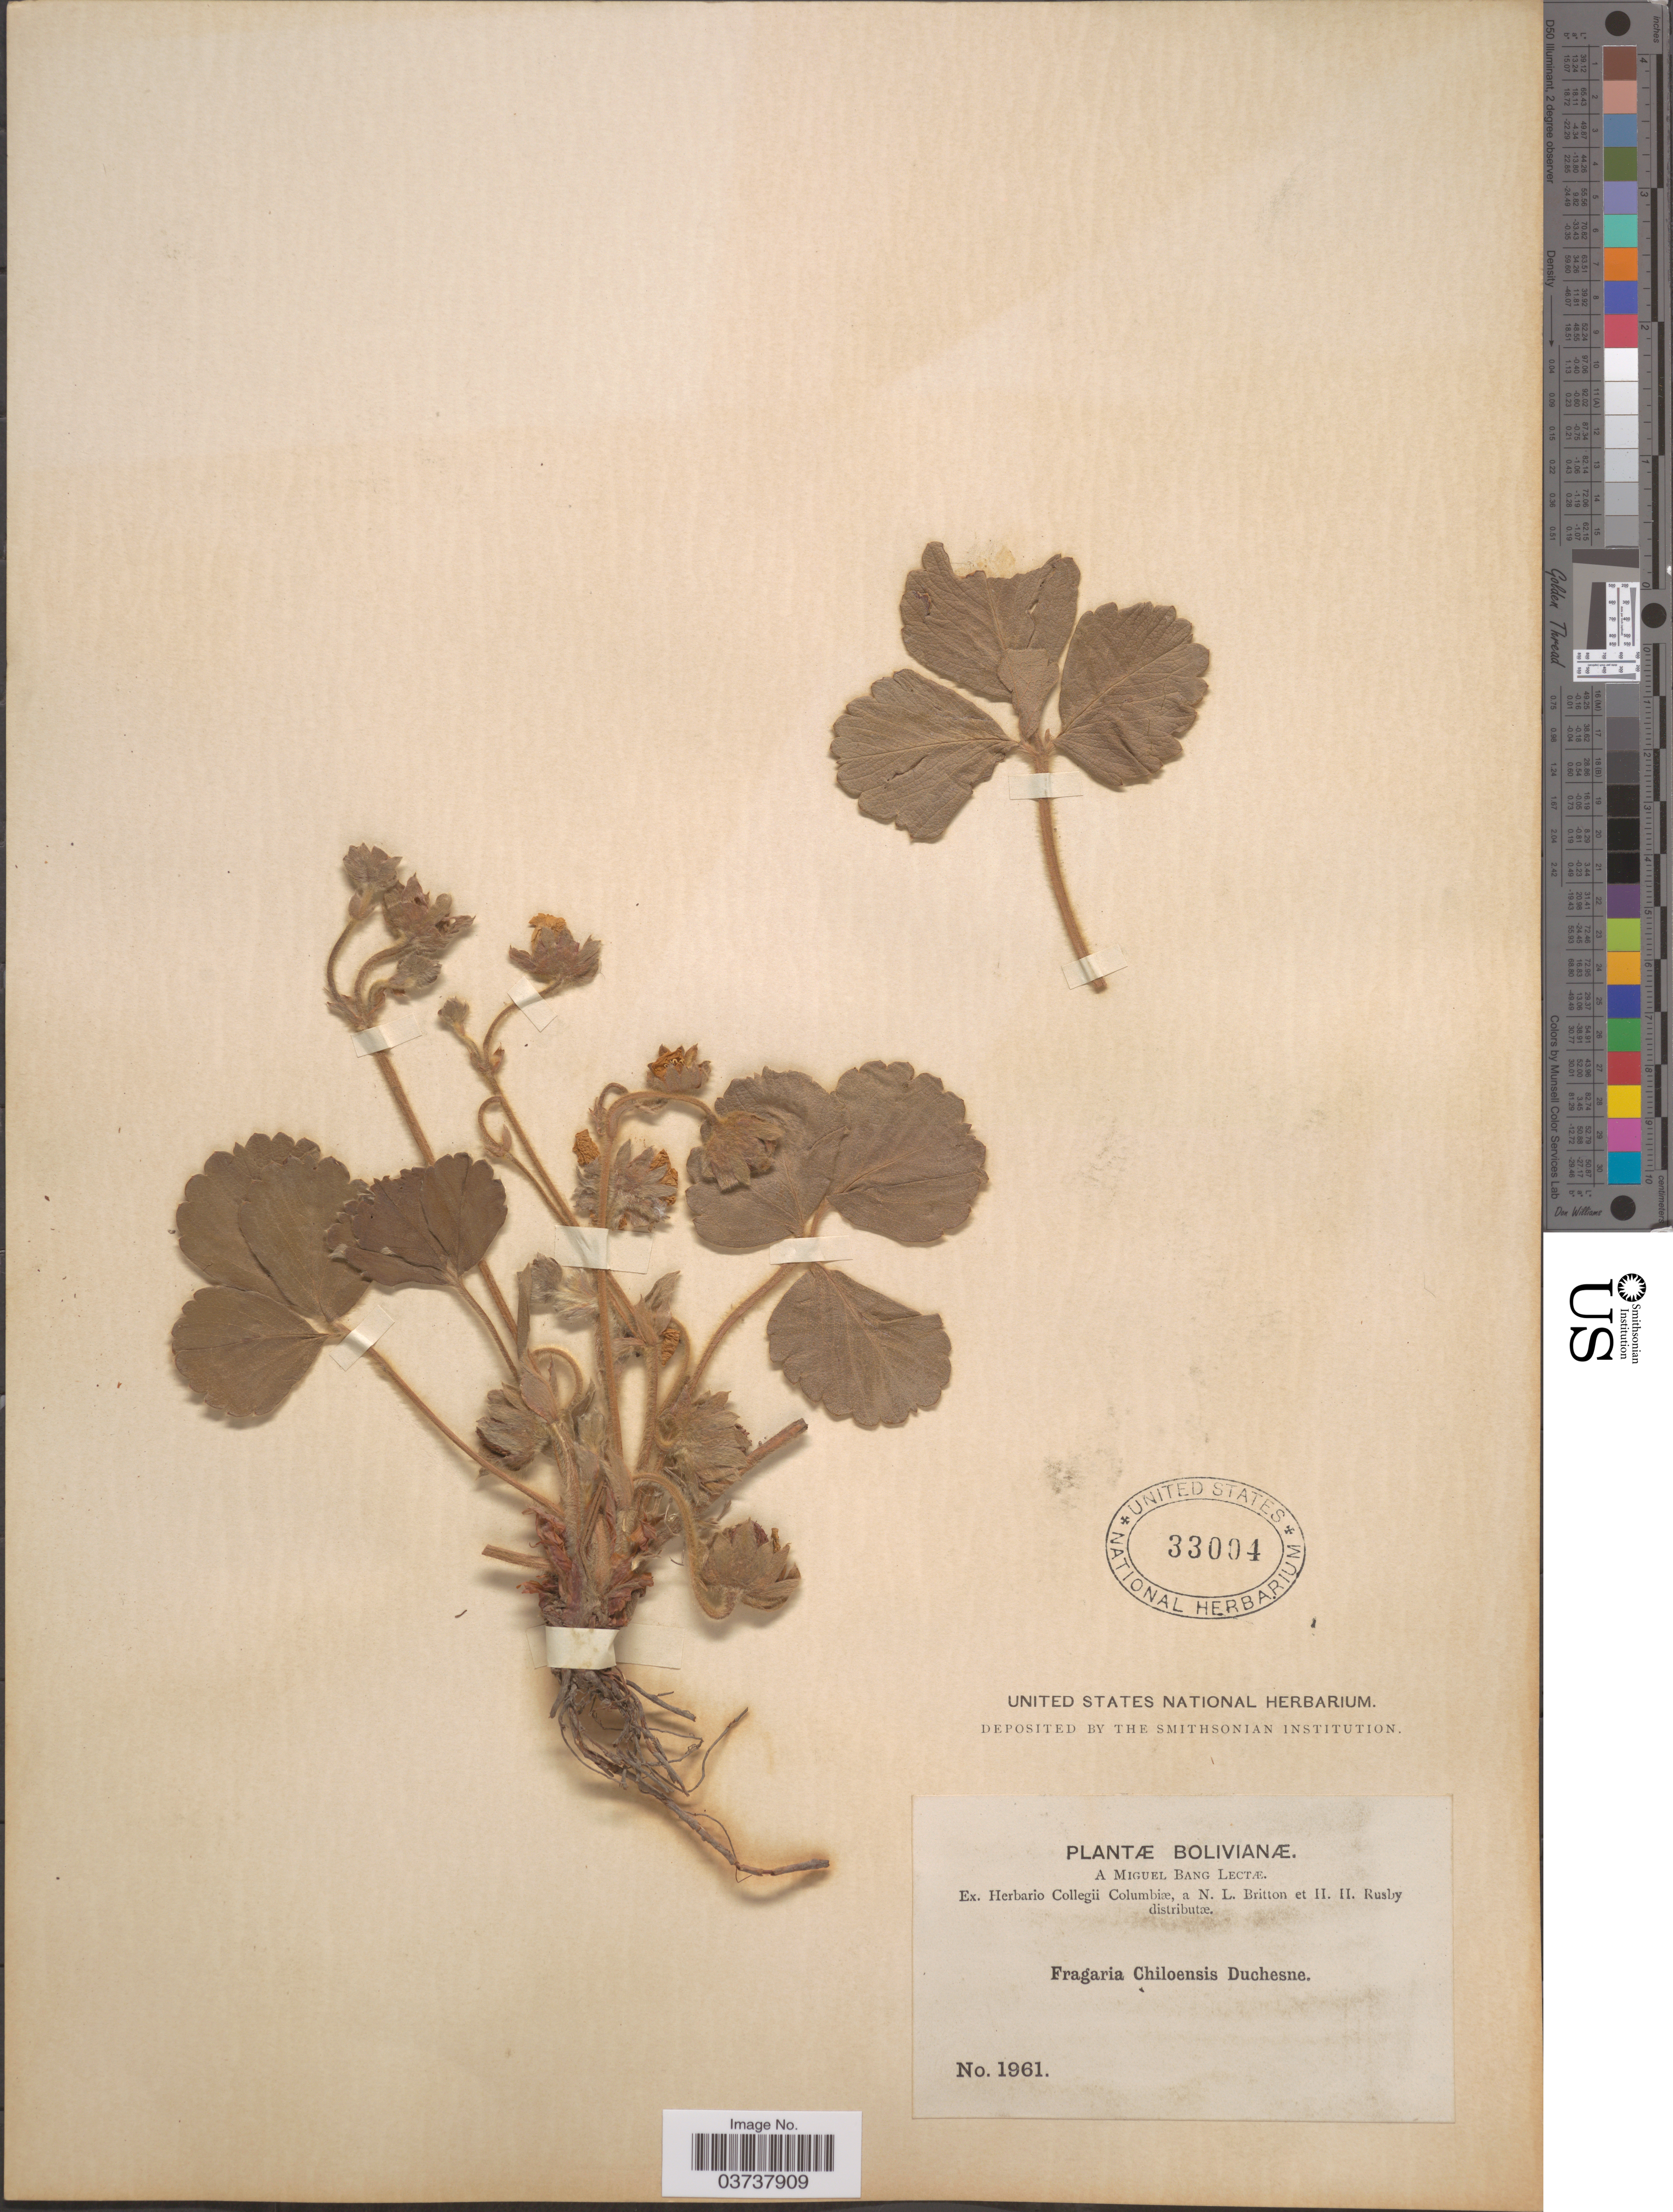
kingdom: Plantae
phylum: Tracheophyta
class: Magnoliopsida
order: Rosales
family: Rosaceae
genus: Fragaria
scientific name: Fragaria chiloensis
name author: (L.) Mill.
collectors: M. Bang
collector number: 1961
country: Bolivia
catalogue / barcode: US 33004